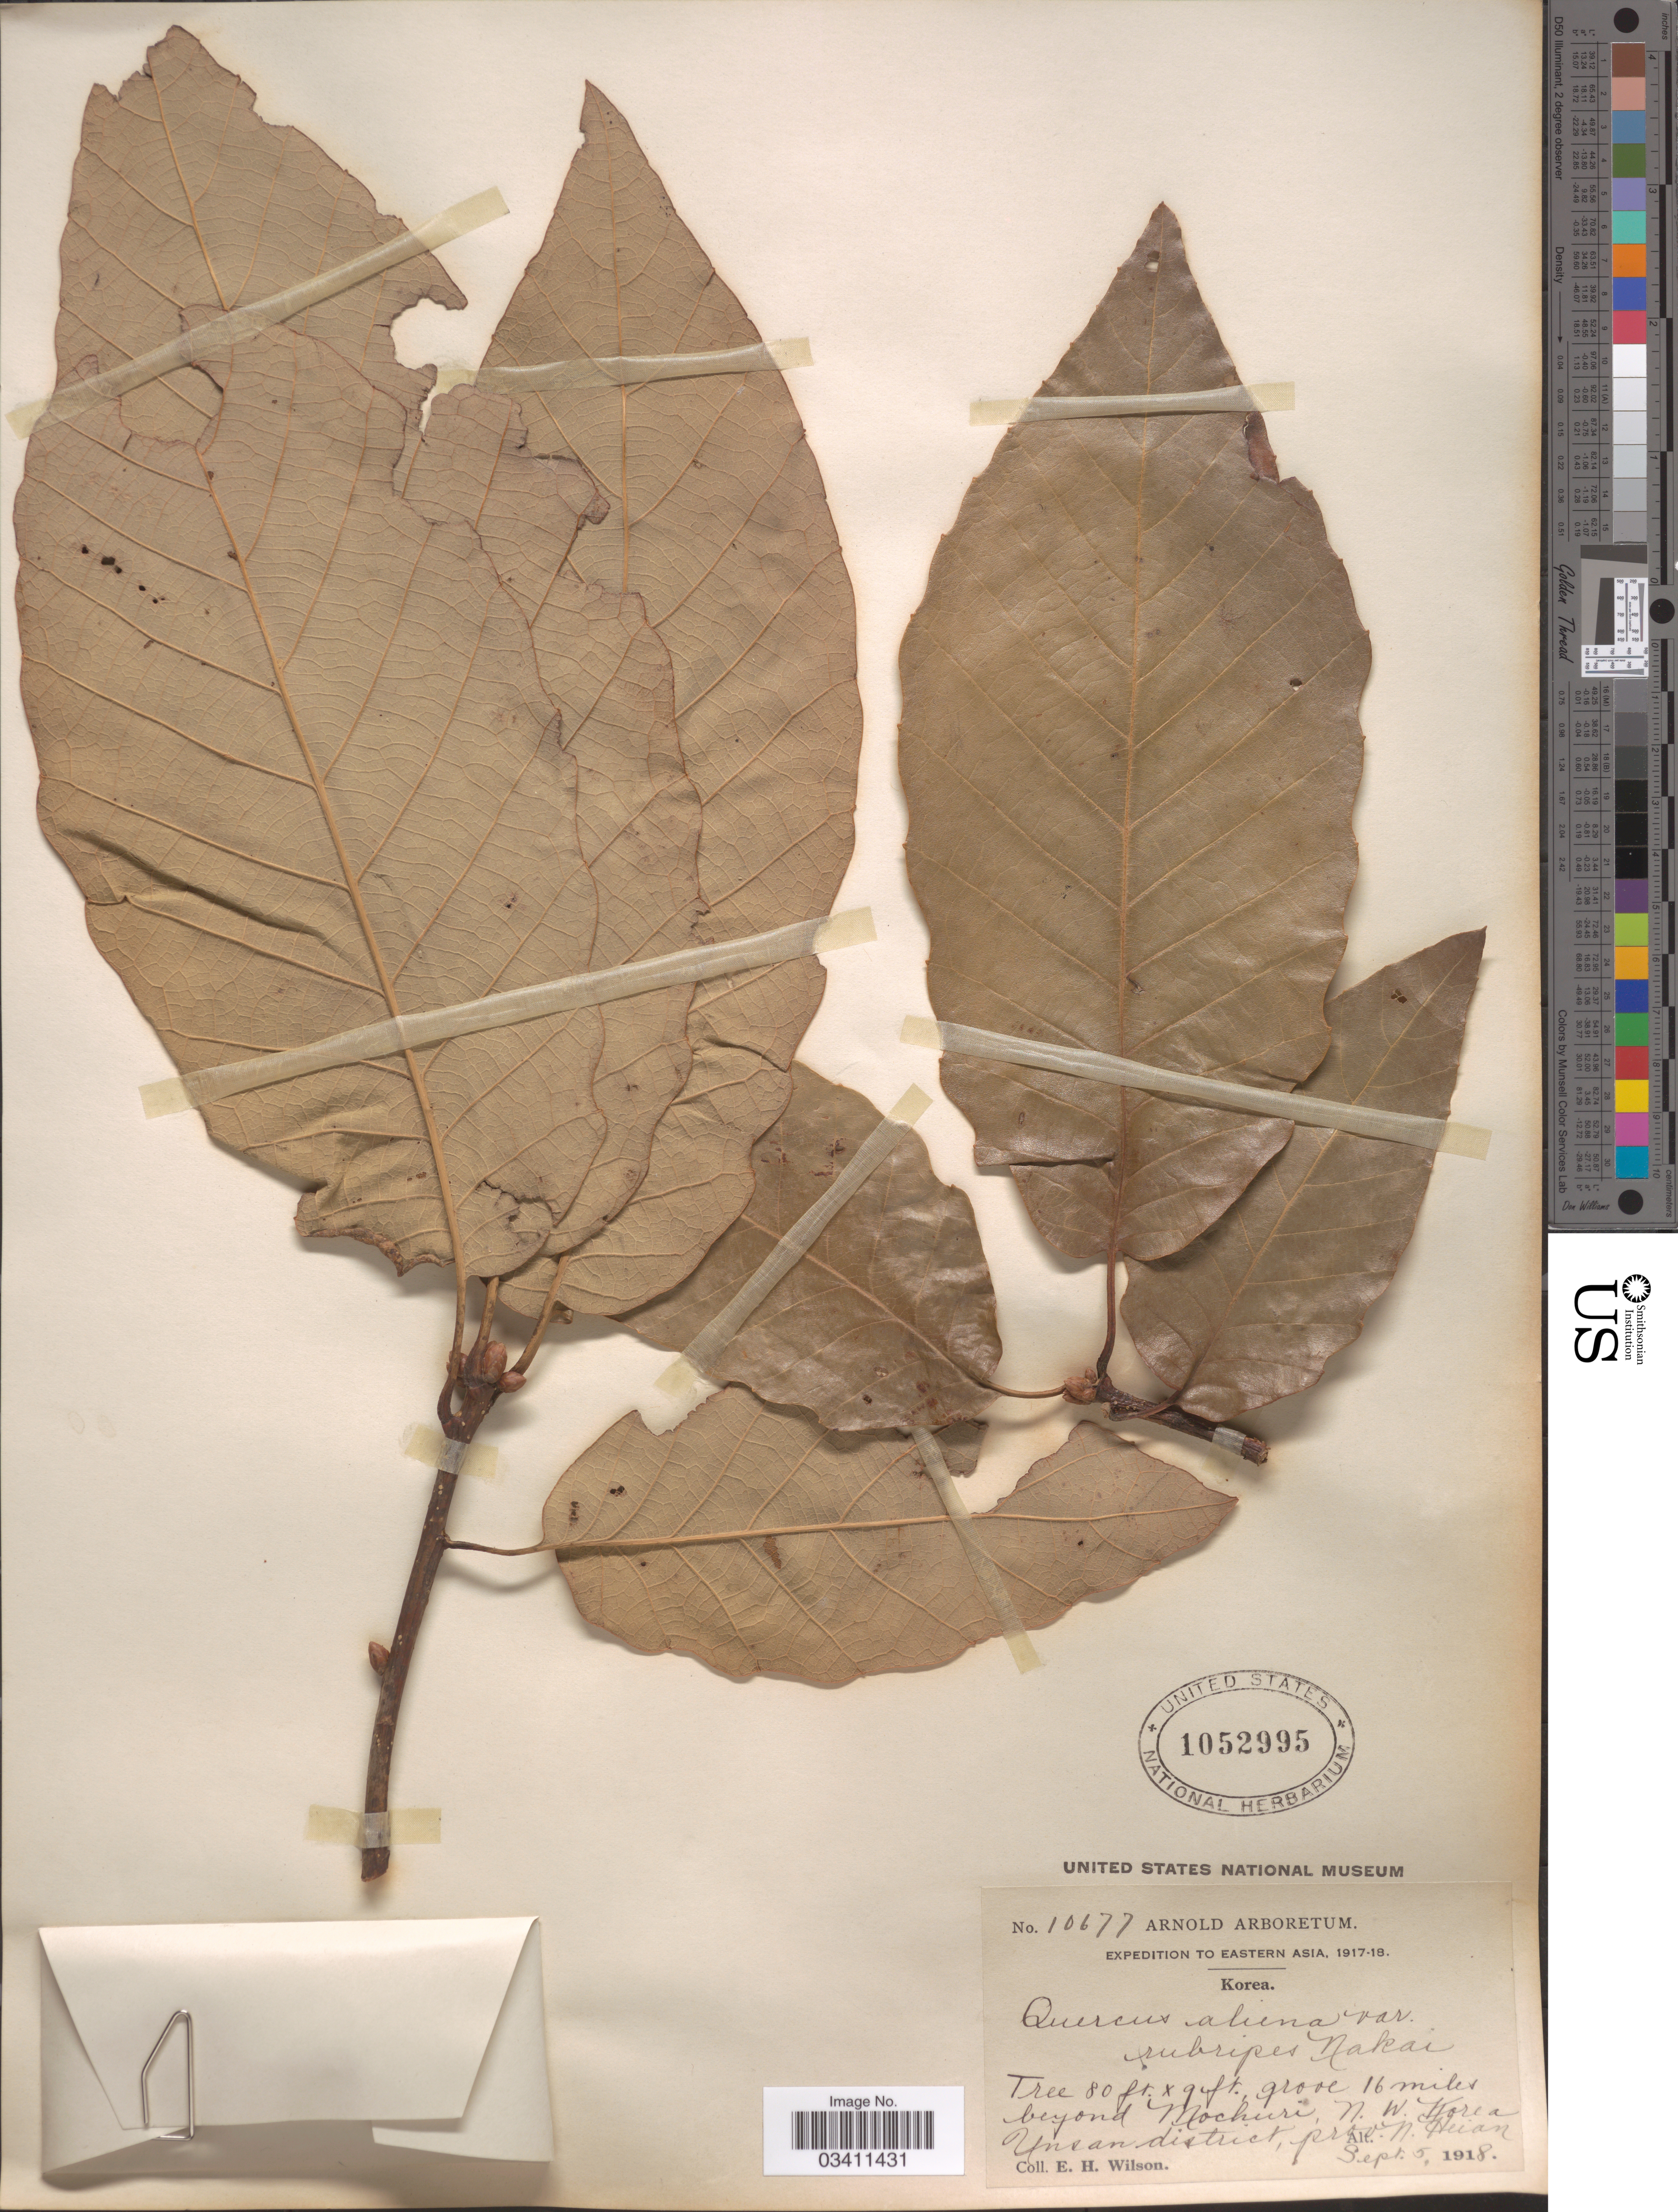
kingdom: Plantae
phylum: Tracheophyta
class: Magnoliopsida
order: Fagales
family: Fagaceae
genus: Quercus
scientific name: Quercus aliena var. rubripes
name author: Nakai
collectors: E. Wilson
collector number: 10677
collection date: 1918-09-05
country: North Korea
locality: Grove 16 miles beyond Mochuri, N. W. Korea, Unsan district, prov. N. Heian.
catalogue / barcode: US 1052995